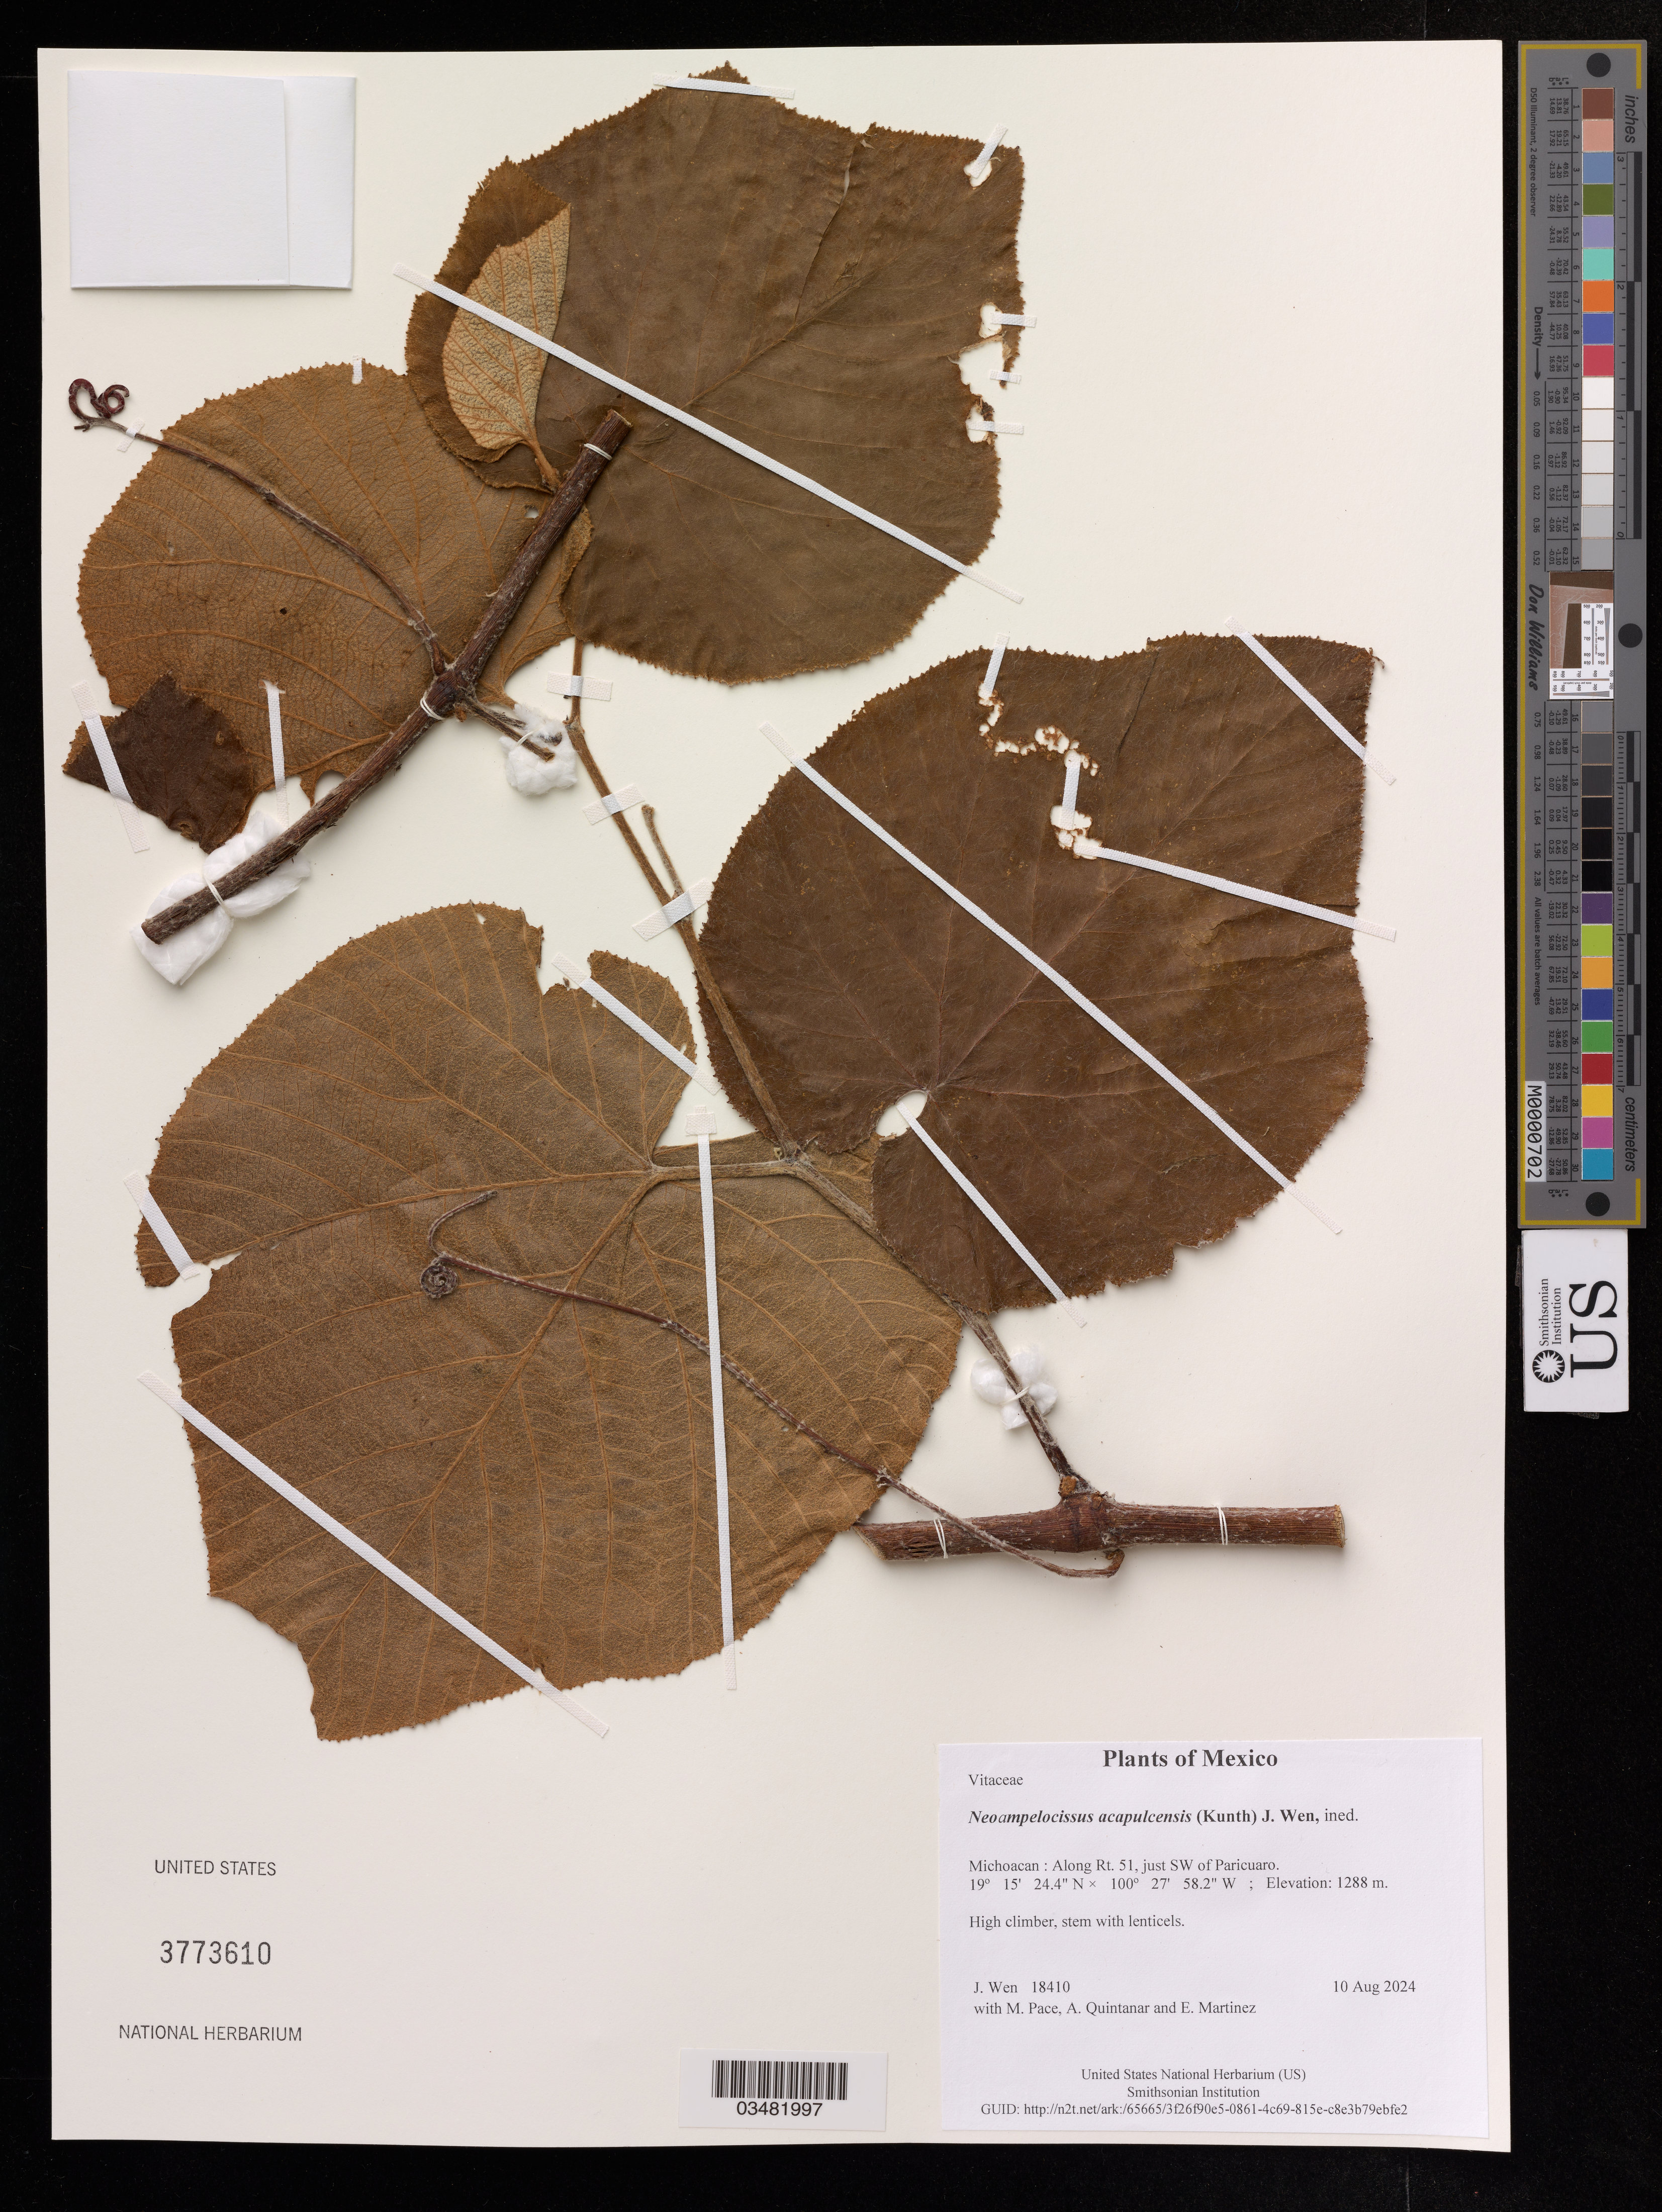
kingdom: Plantae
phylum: Tracheophyta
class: Magnoliopsida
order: Vitales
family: Vitaceae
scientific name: Neoampelocissus acapulcensis, ined.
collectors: J. Wen, M. Pace, A. Quintanar & E. Martinez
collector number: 18410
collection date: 2024-08-10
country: Mexico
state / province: Michoacan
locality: Along Rt. 51, just SW of Paricuaro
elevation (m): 1288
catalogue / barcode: US 3773610